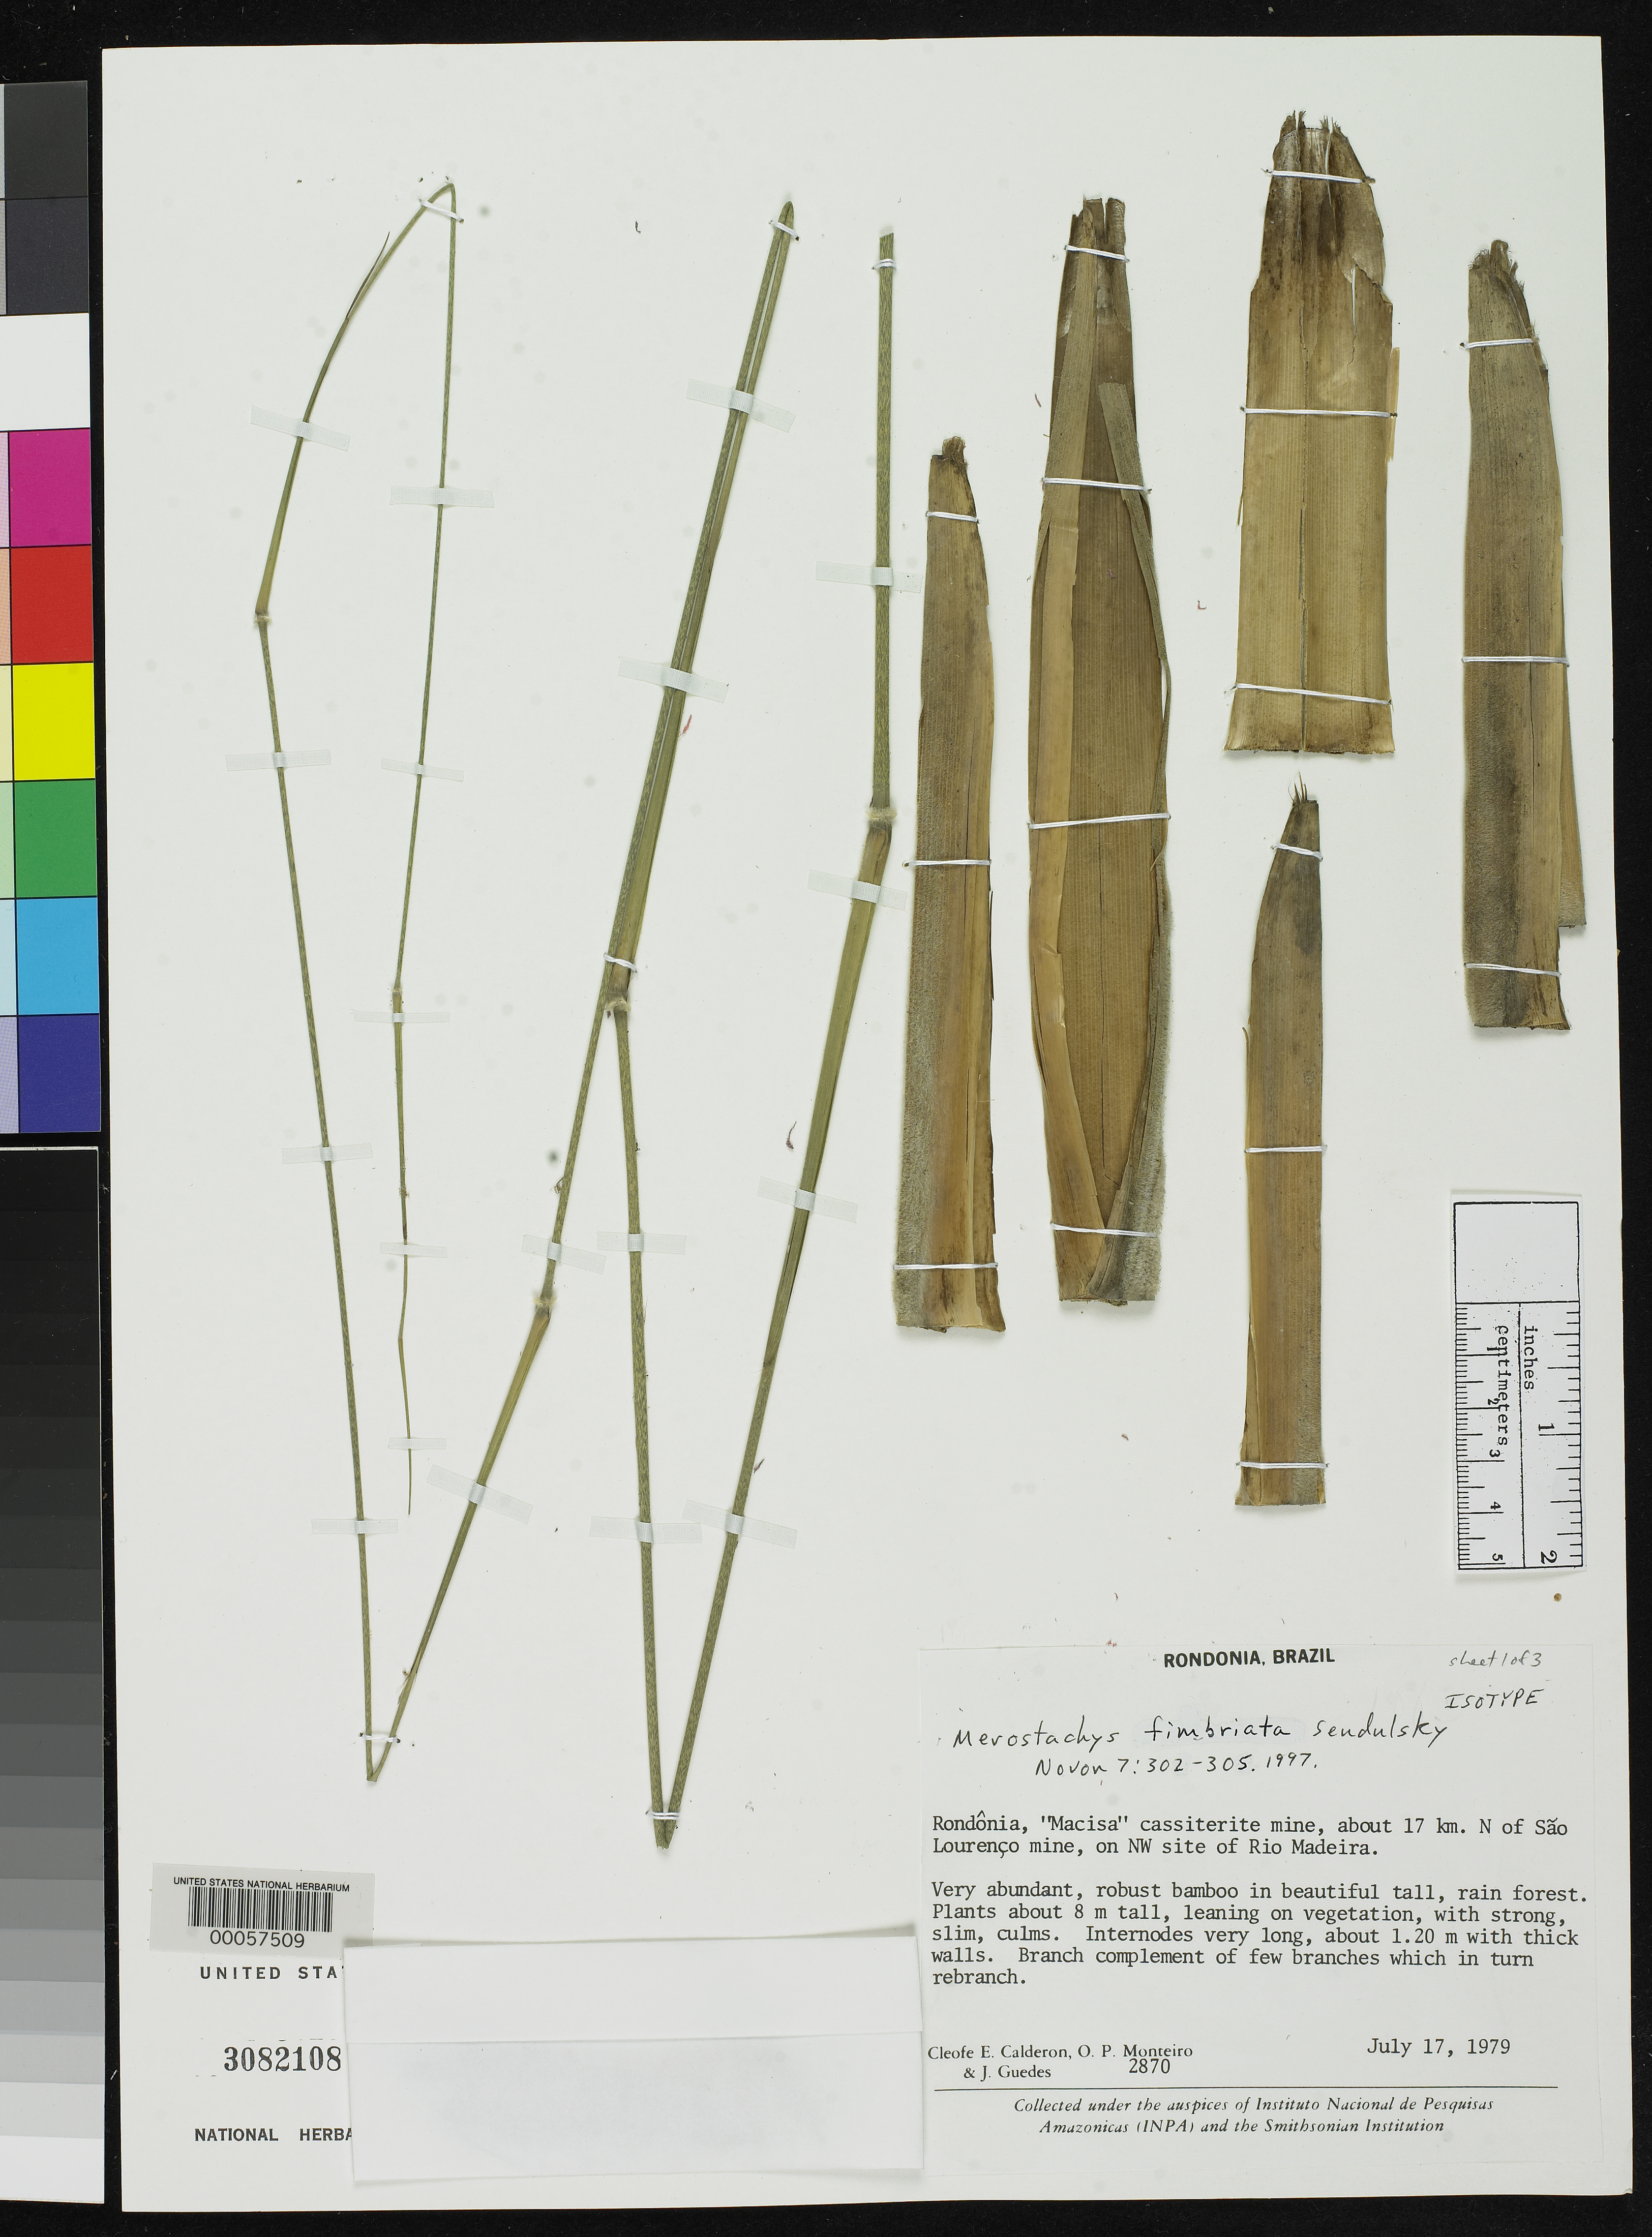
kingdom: Plantae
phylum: Tracheophyta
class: Liliopsida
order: Poales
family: Poaceae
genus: Merostachys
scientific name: Merostachys fimbriata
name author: Send.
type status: Isotype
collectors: C. E. Calderón, O. P. Monteiro & J. Guedes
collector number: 2870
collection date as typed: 17 Jul 1979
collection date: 1979-07-17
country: Brazil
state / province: Rondônia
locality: Rondônia, "Macisa" cassiterite mine, about 17 km N of São Lourenço mine, on NW site of Rio Madeira.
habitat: Beautiful tall, rain forest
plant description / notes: Holotype at MO.; Isotype mounted on 3 sheets.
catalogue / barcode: US 3082108